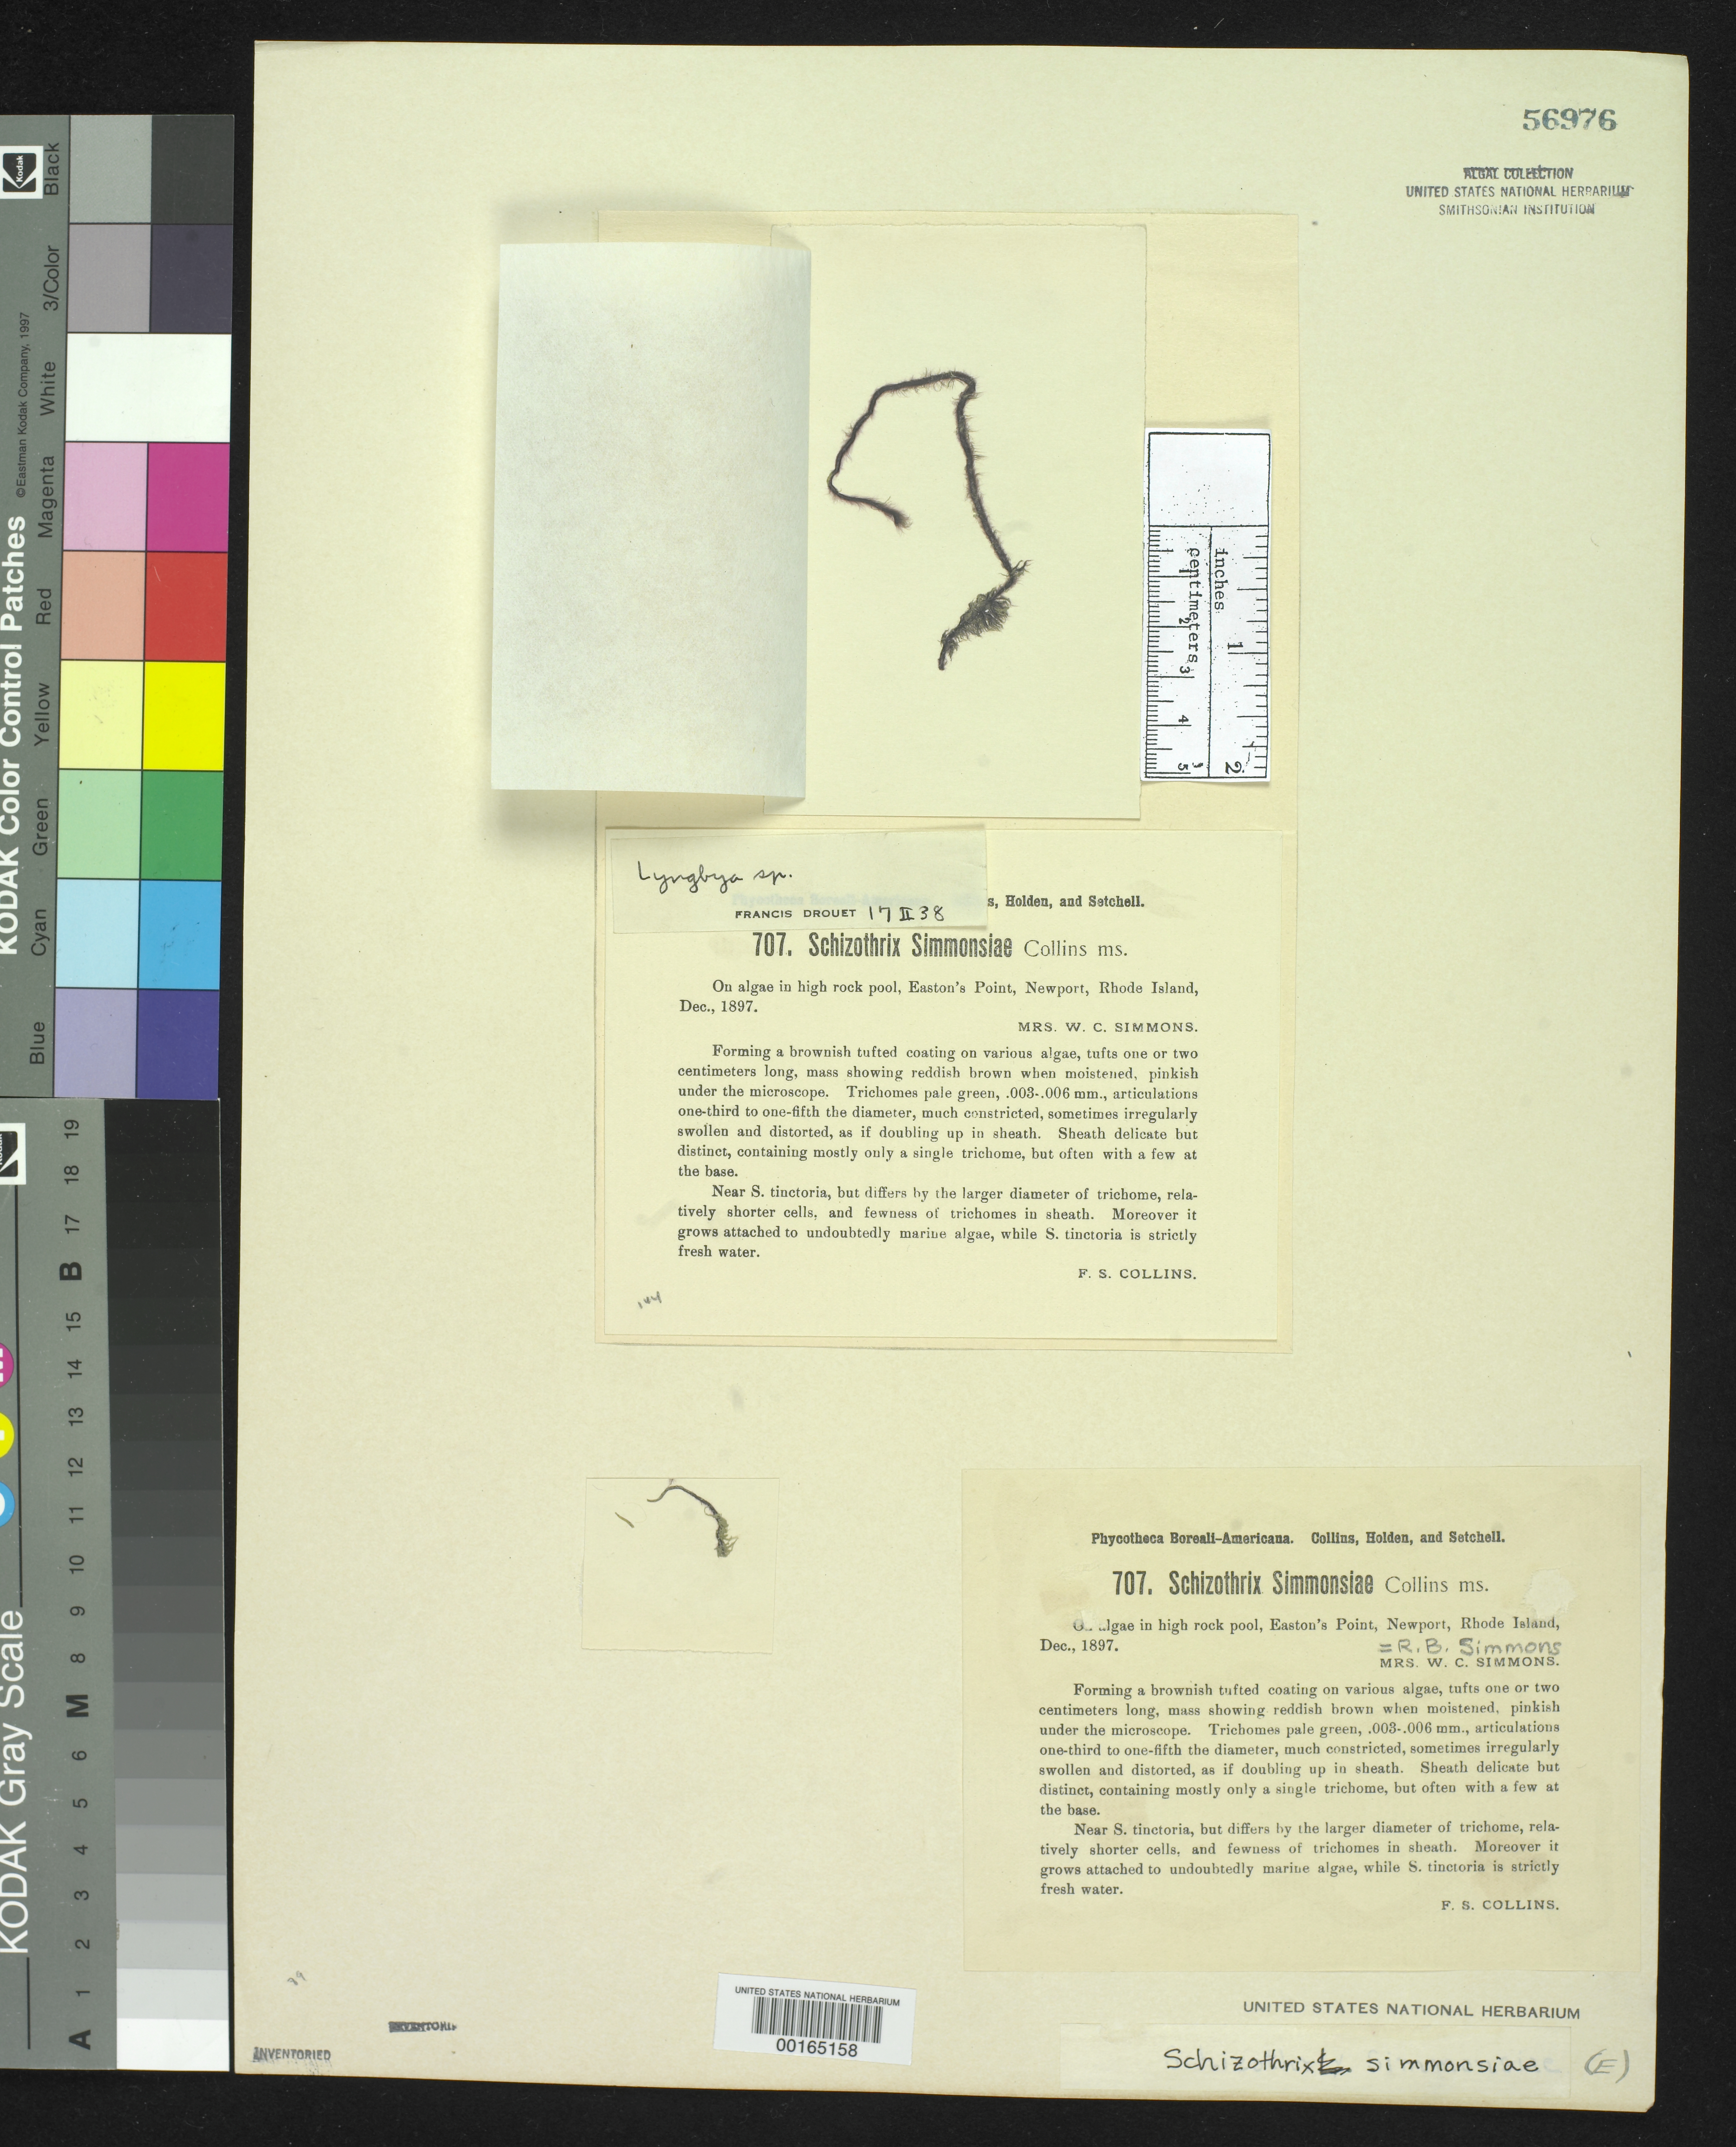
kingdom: Bacteria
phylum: Cyanobacteria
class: Cyanobacteriia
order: Leptolyngbyales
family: Trichocoleusaceae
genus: Schizothrix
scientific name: Schizothrix simmonsiae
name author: Collins in Collins et al.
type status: Isotype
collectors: R. B. Simmons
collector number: PB-A 707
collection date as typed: Dec 1897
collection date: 1897-12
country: United States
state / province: Rhode Island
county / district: Newport County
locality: Easton's Point, Newport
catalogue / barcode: US 56976